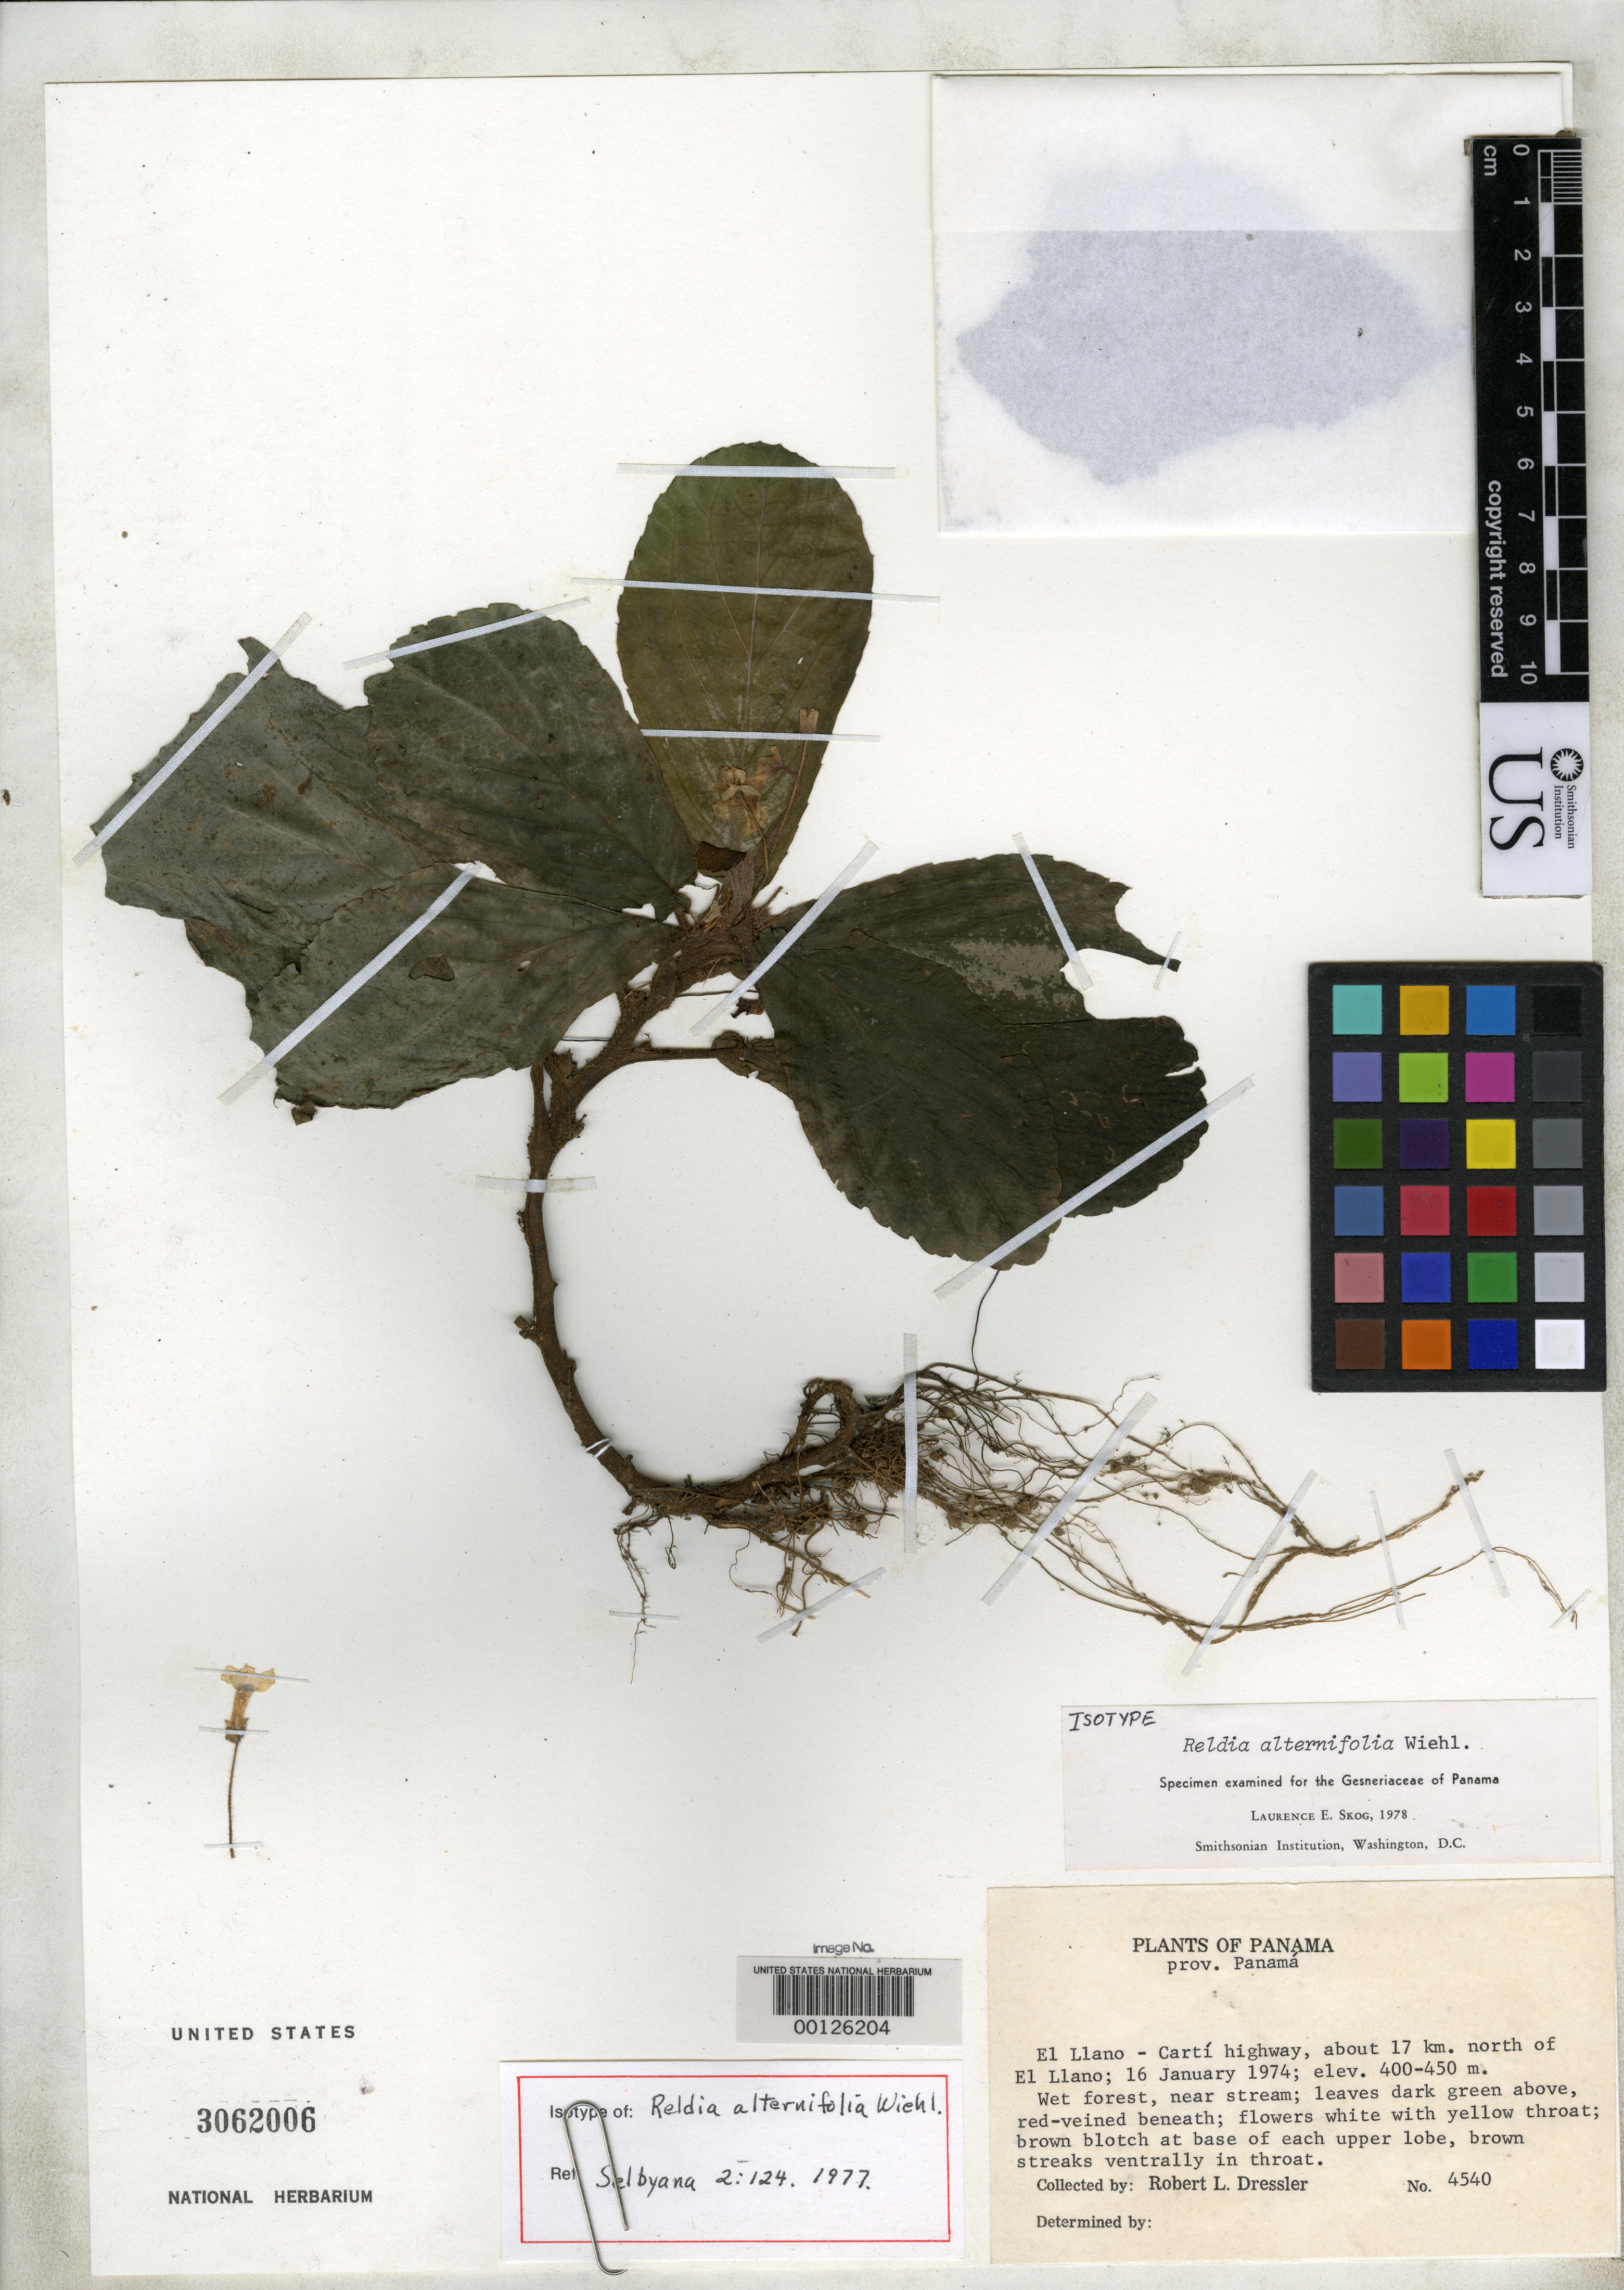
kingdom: Plantae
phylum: Tracheophyta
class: Magnoliopsida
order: Lamiales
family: Gesneriaceae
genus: Reldia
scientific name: Reldia alternifolia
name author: Wiehler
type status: Isotype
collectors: R. Dressler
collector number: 4540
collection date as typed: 16 Jan 1974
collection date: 1974-01-16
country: Panama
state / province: Panamá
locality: El Lano-Carti Hwy, about 17 km N of El Lano.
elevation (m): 400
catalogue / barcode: US 3062006